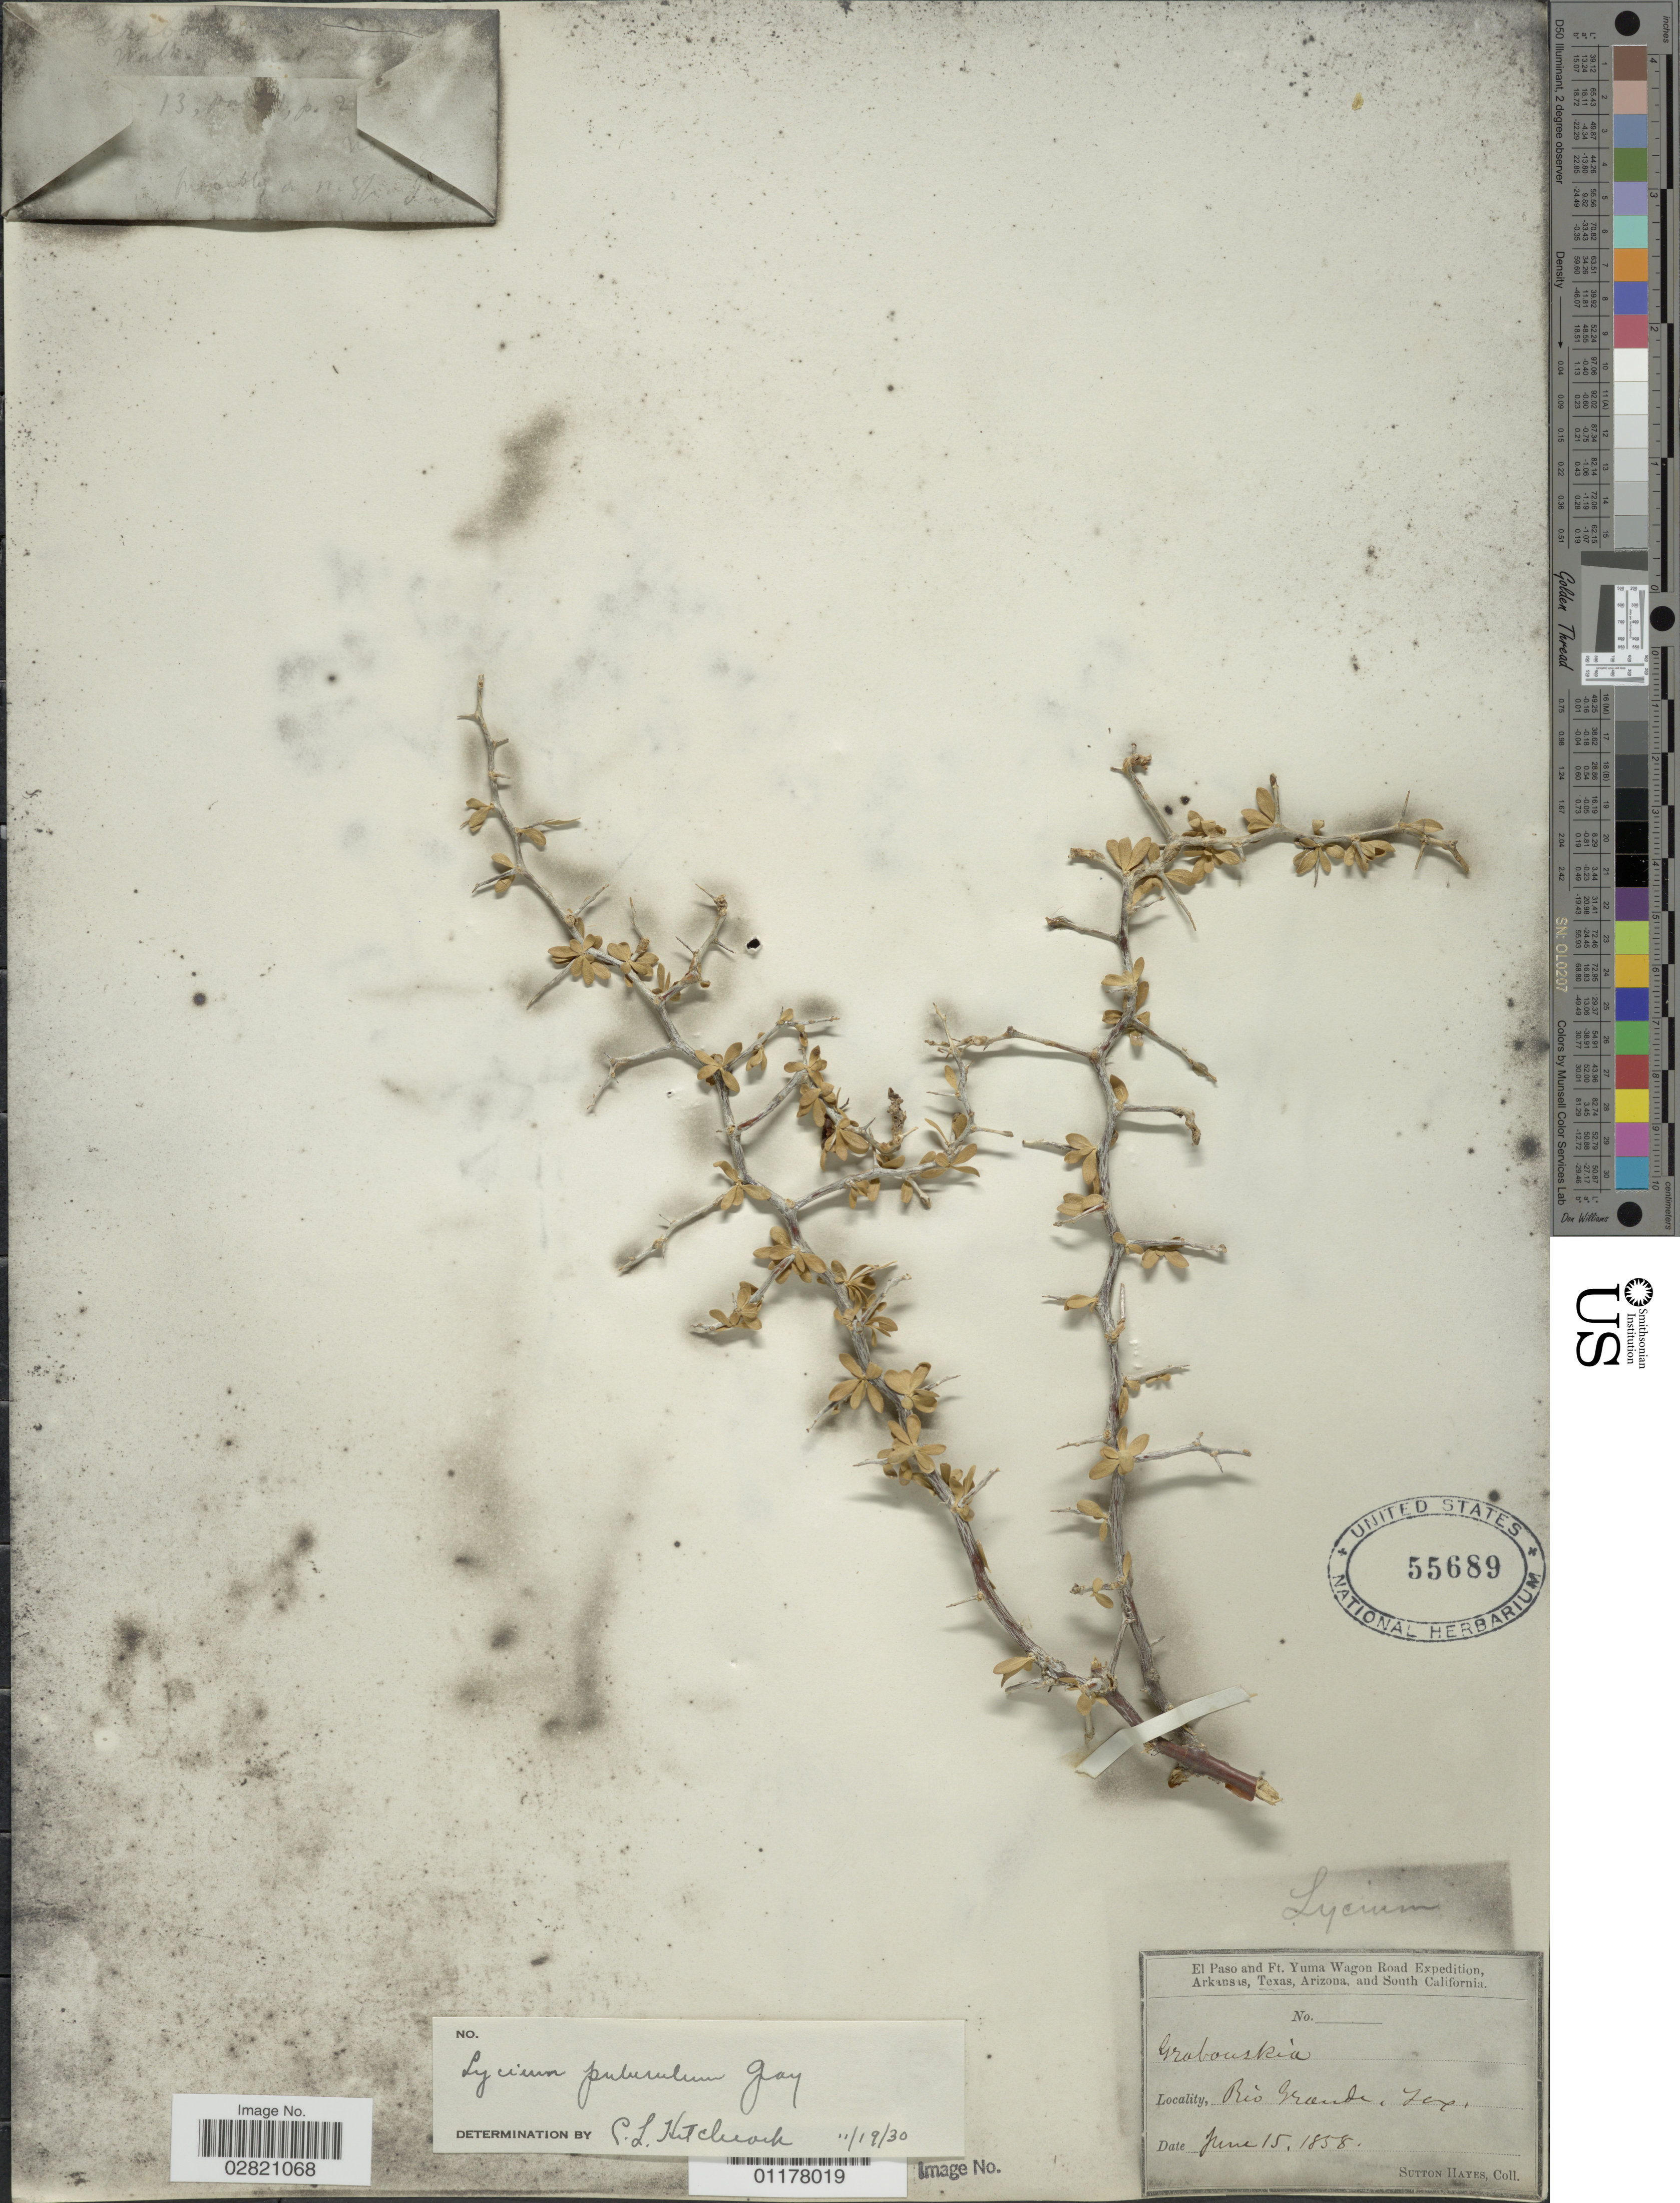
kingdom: Plantae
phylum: Tracheophyta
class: Magnoliopsida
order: Solanales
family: Solanaceae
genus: Lycium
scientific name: Lycium puberulum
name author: A. Gray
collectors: S. Hayes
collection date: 1858-06-15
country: United States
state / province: Texas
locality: El Paso and Ft. Yuma Wagon Road. Rio Grande, Texas.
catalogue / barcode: US 55689